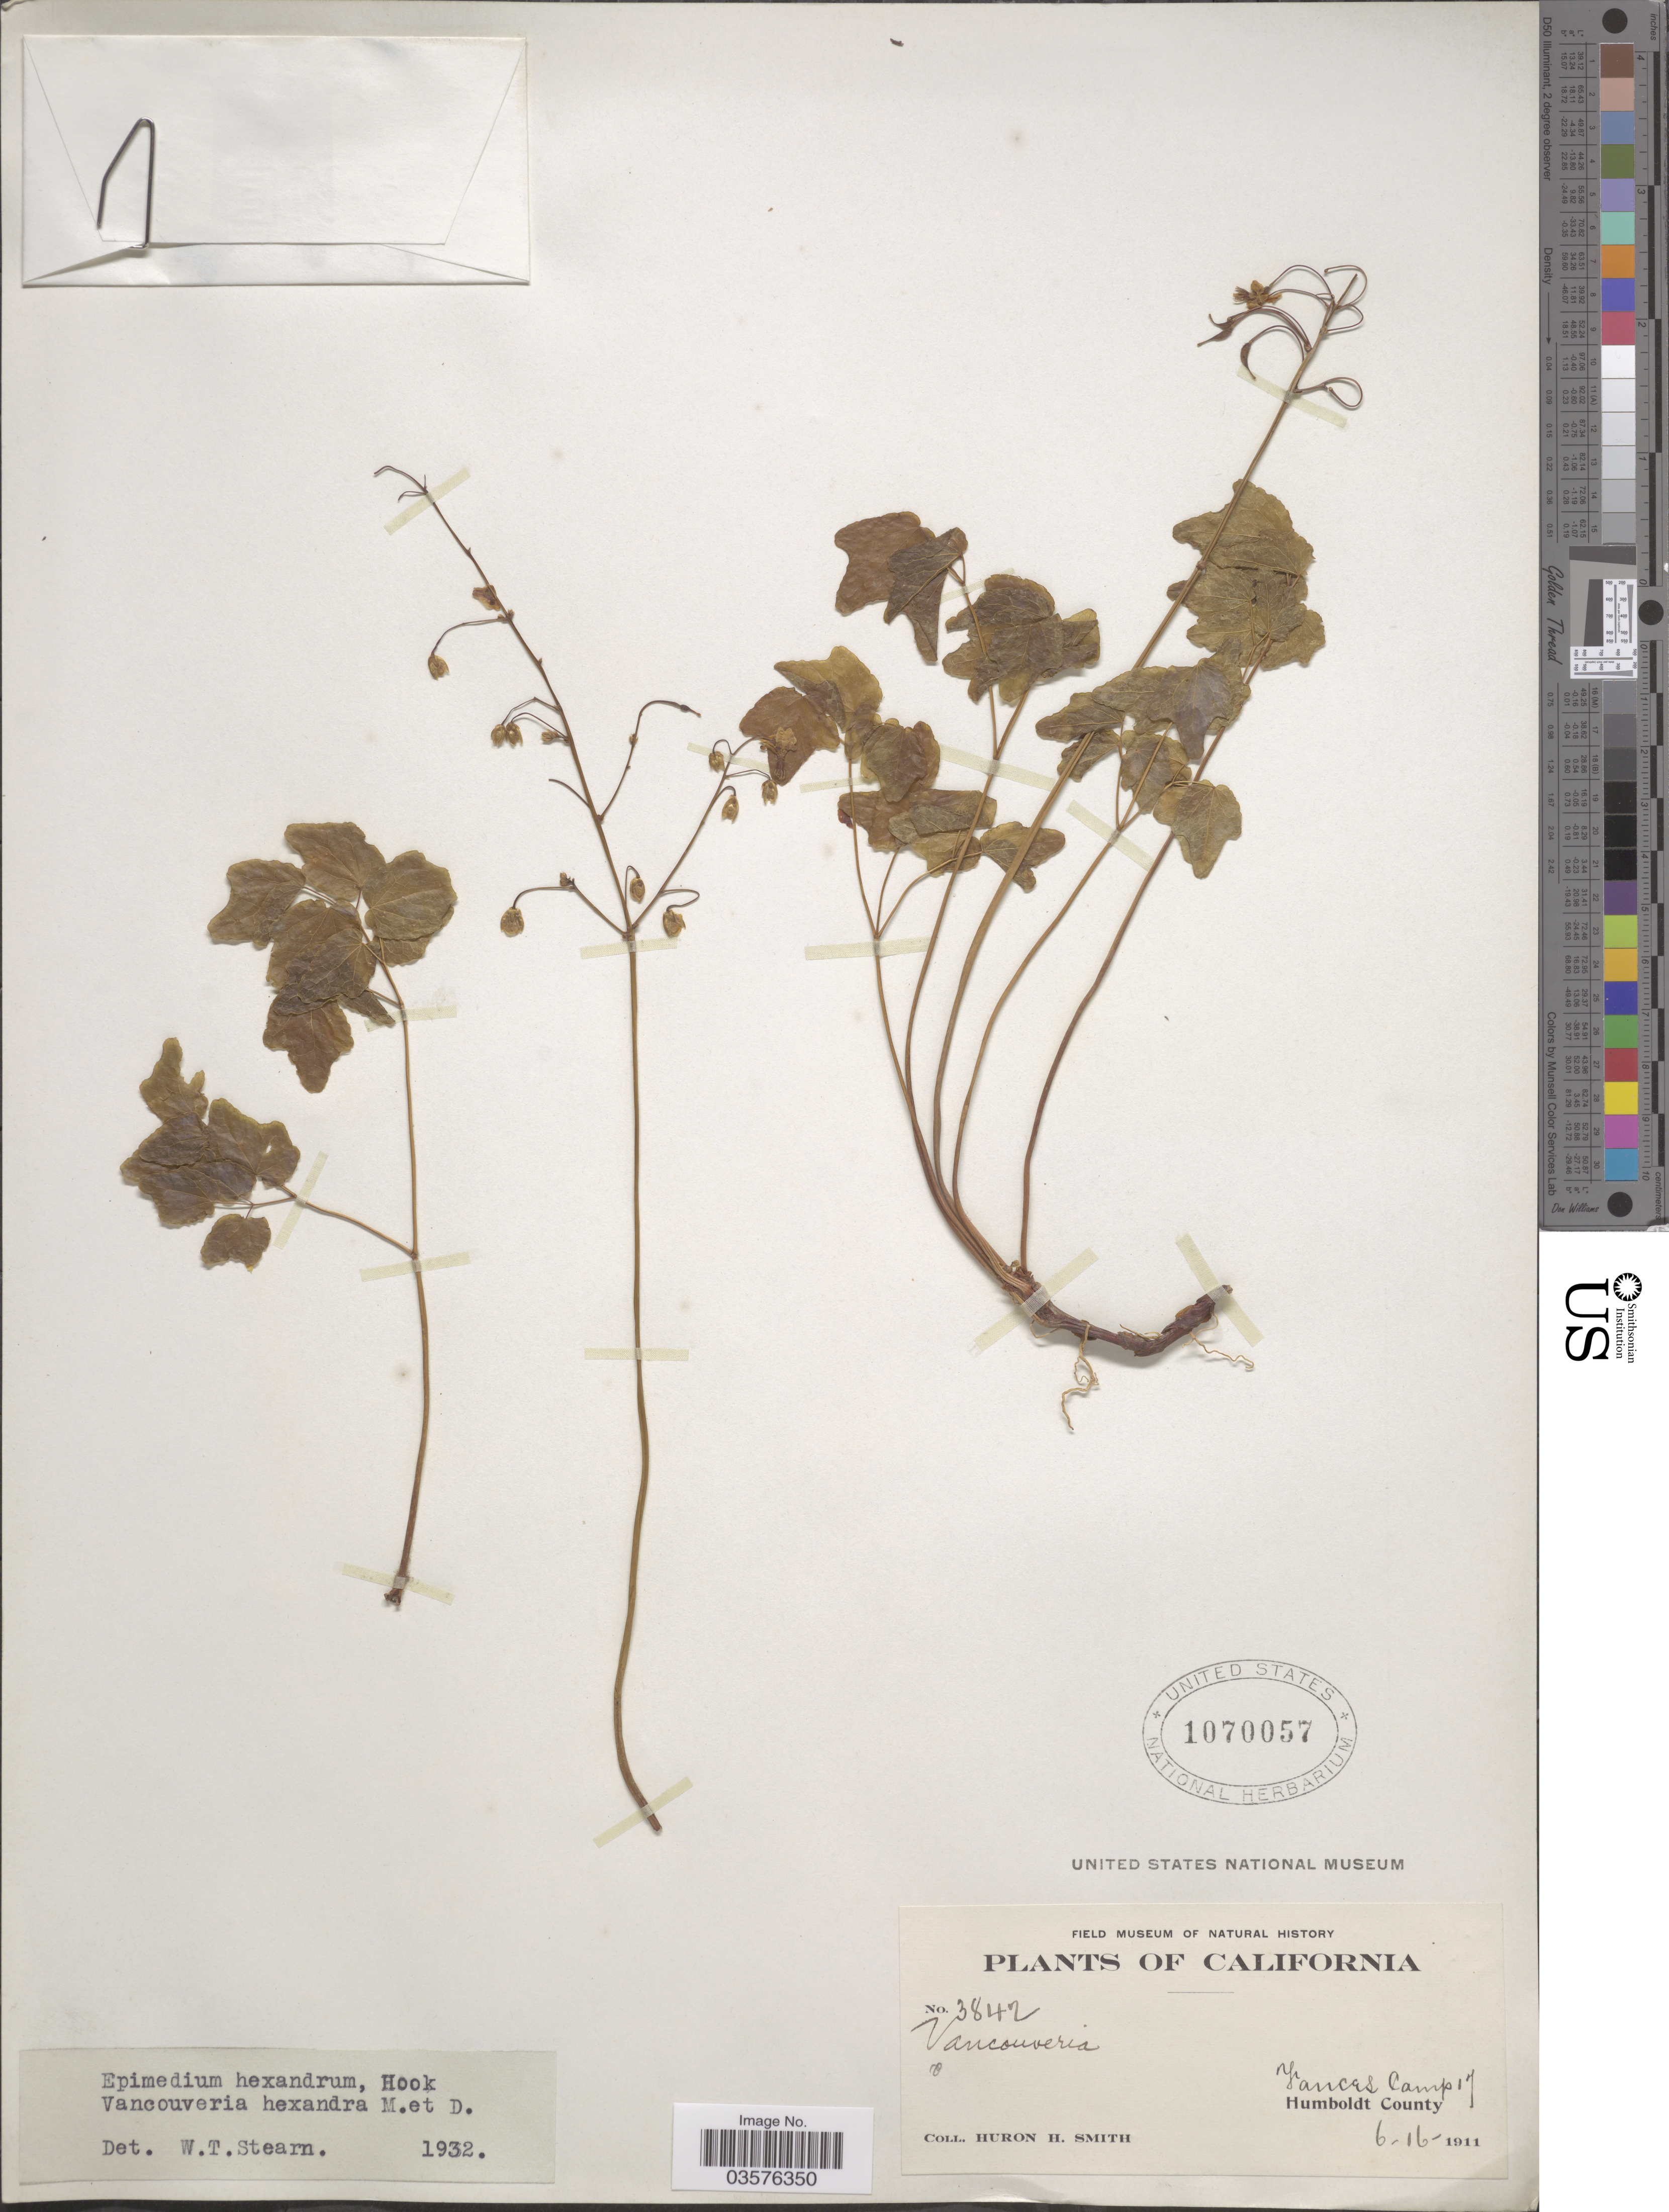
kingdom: Plantae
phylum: Tracheophyta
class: Magnoliopsida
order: Ranunculales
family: Berberidaceae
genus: Vancouveria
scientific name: Vancouveria hexandra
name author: (Hook.) C. Morren & Decne.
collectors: Huron H. Smith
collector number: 3842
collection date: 1911-06-16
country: United States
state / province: California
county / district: Humboldt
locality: Yancas Camp 17, Humboldt County.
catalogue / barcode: US 1070057